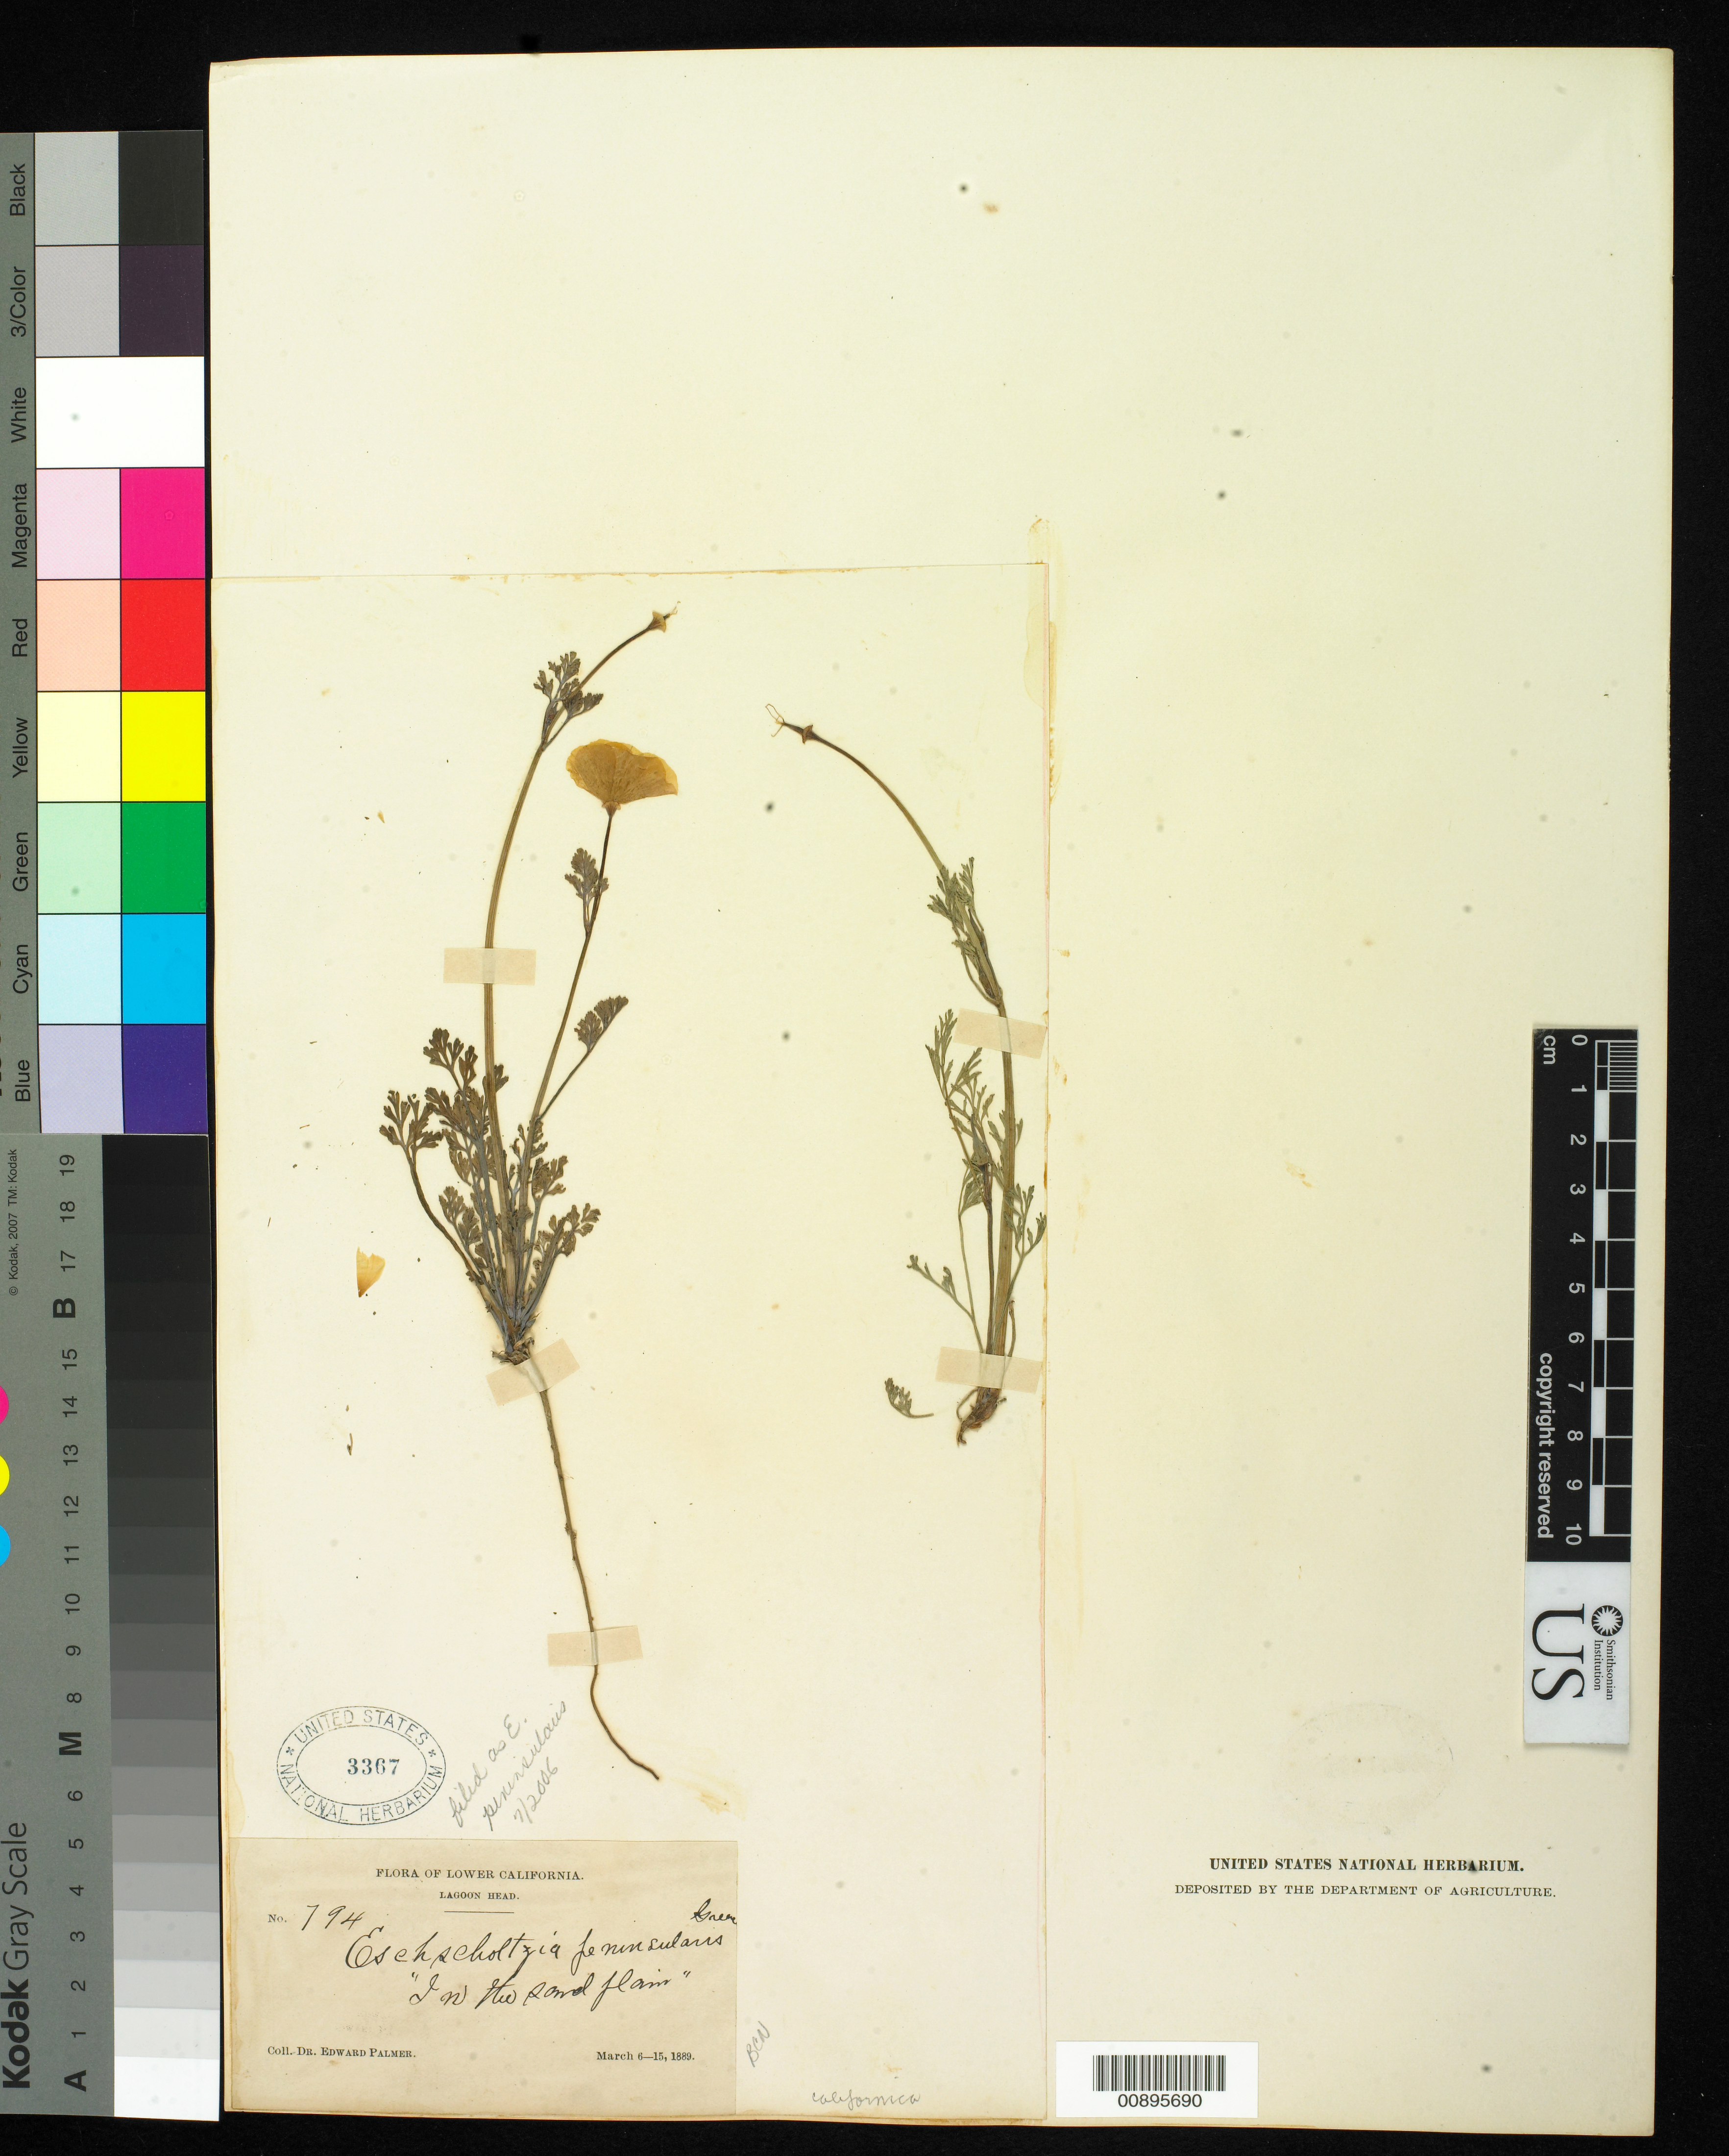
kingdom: Plantae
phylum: Tracheophyta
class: Magnoliopsida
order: Ranunculales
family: Papaveraceae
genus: Eschscholzia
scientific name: Eschscholzia peninsularis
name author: Greene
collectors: E. Palmer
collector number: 794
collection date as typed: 06 Mar 1889 to 15 Mar 1889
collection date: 1889-03-06/1889-03-15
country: Mexico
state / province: Baja California Norte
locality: Lower California, Lagoon Head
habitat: In the sand plain.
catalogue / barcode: US 3367